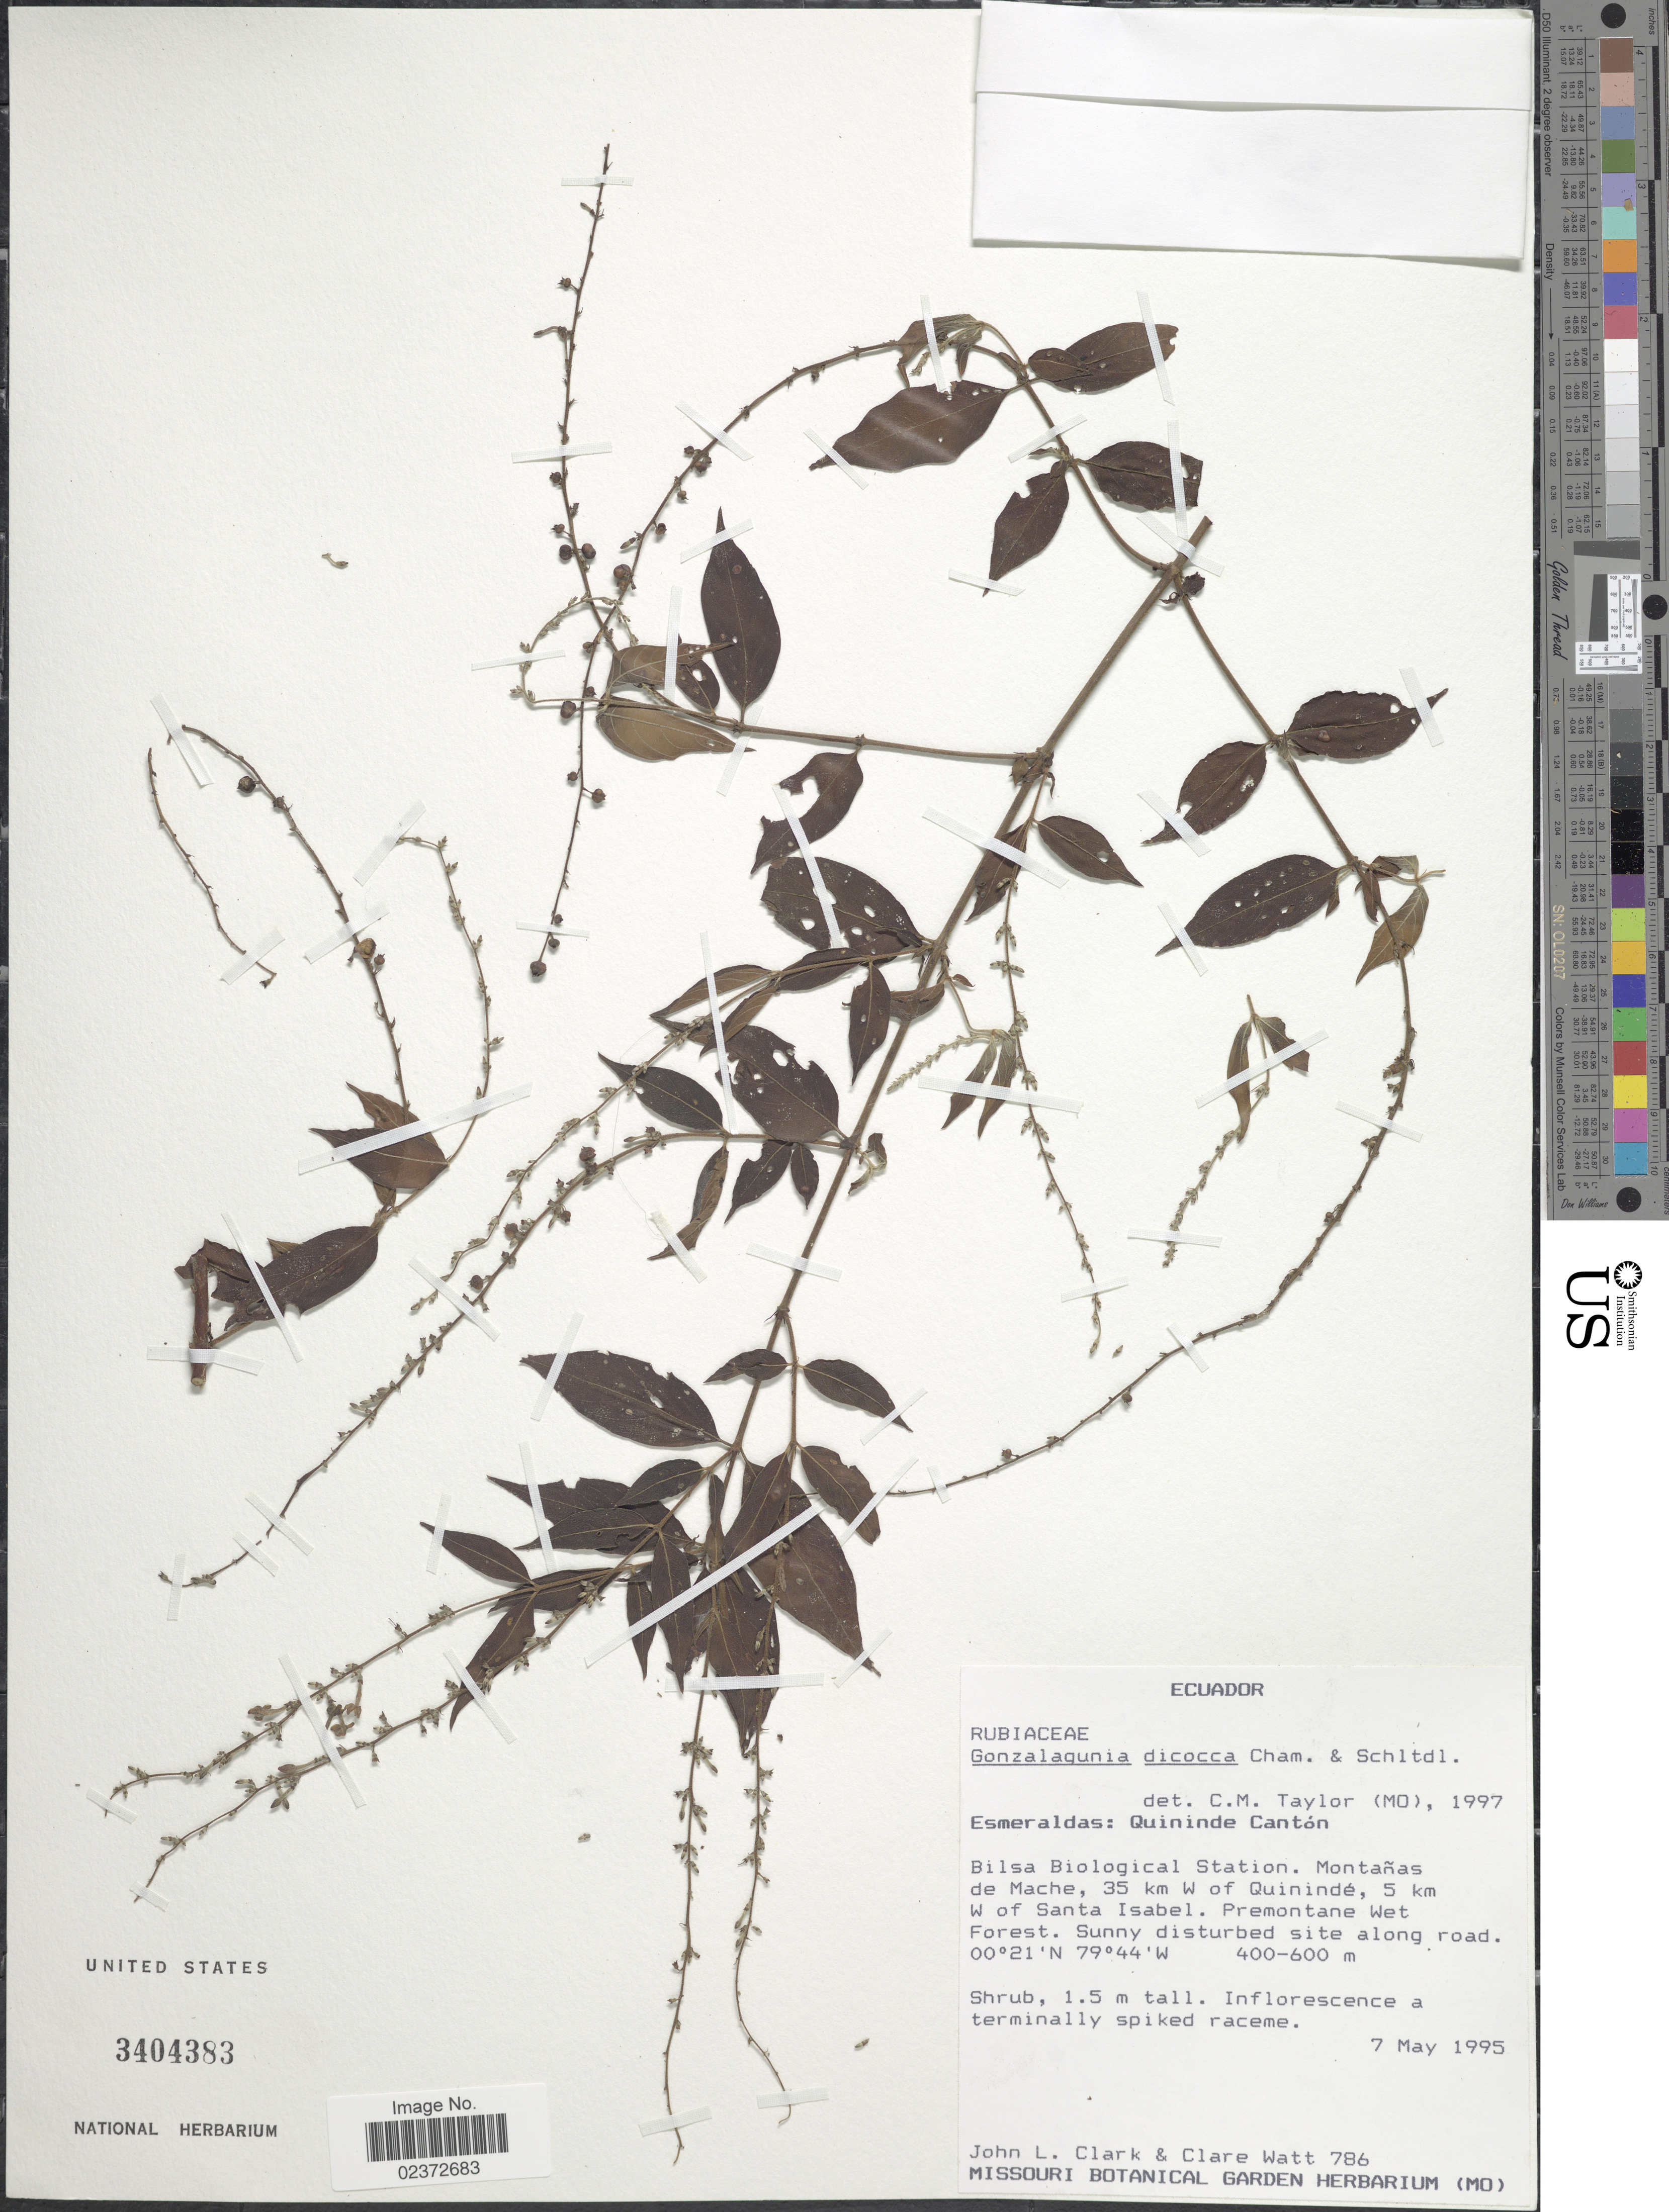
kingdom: Plantae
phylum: Tracheophyta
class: Magnoliopsida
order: Gentianales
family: Rubiaceae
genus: Gonzalagunia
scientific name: Gonzalagunia dicocca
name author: Cham. & Schltdl.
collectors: J. L. Clark & C. Watt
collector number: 786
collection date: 1995-05-07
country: Ecuador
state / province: Esmeraldas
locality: Quininde Canton. Bilsa Biological Station. Montanas de Mache, 35 km W of Quininde, 5 km W of Santa Isabel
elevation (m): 400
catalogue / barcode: US 3404383